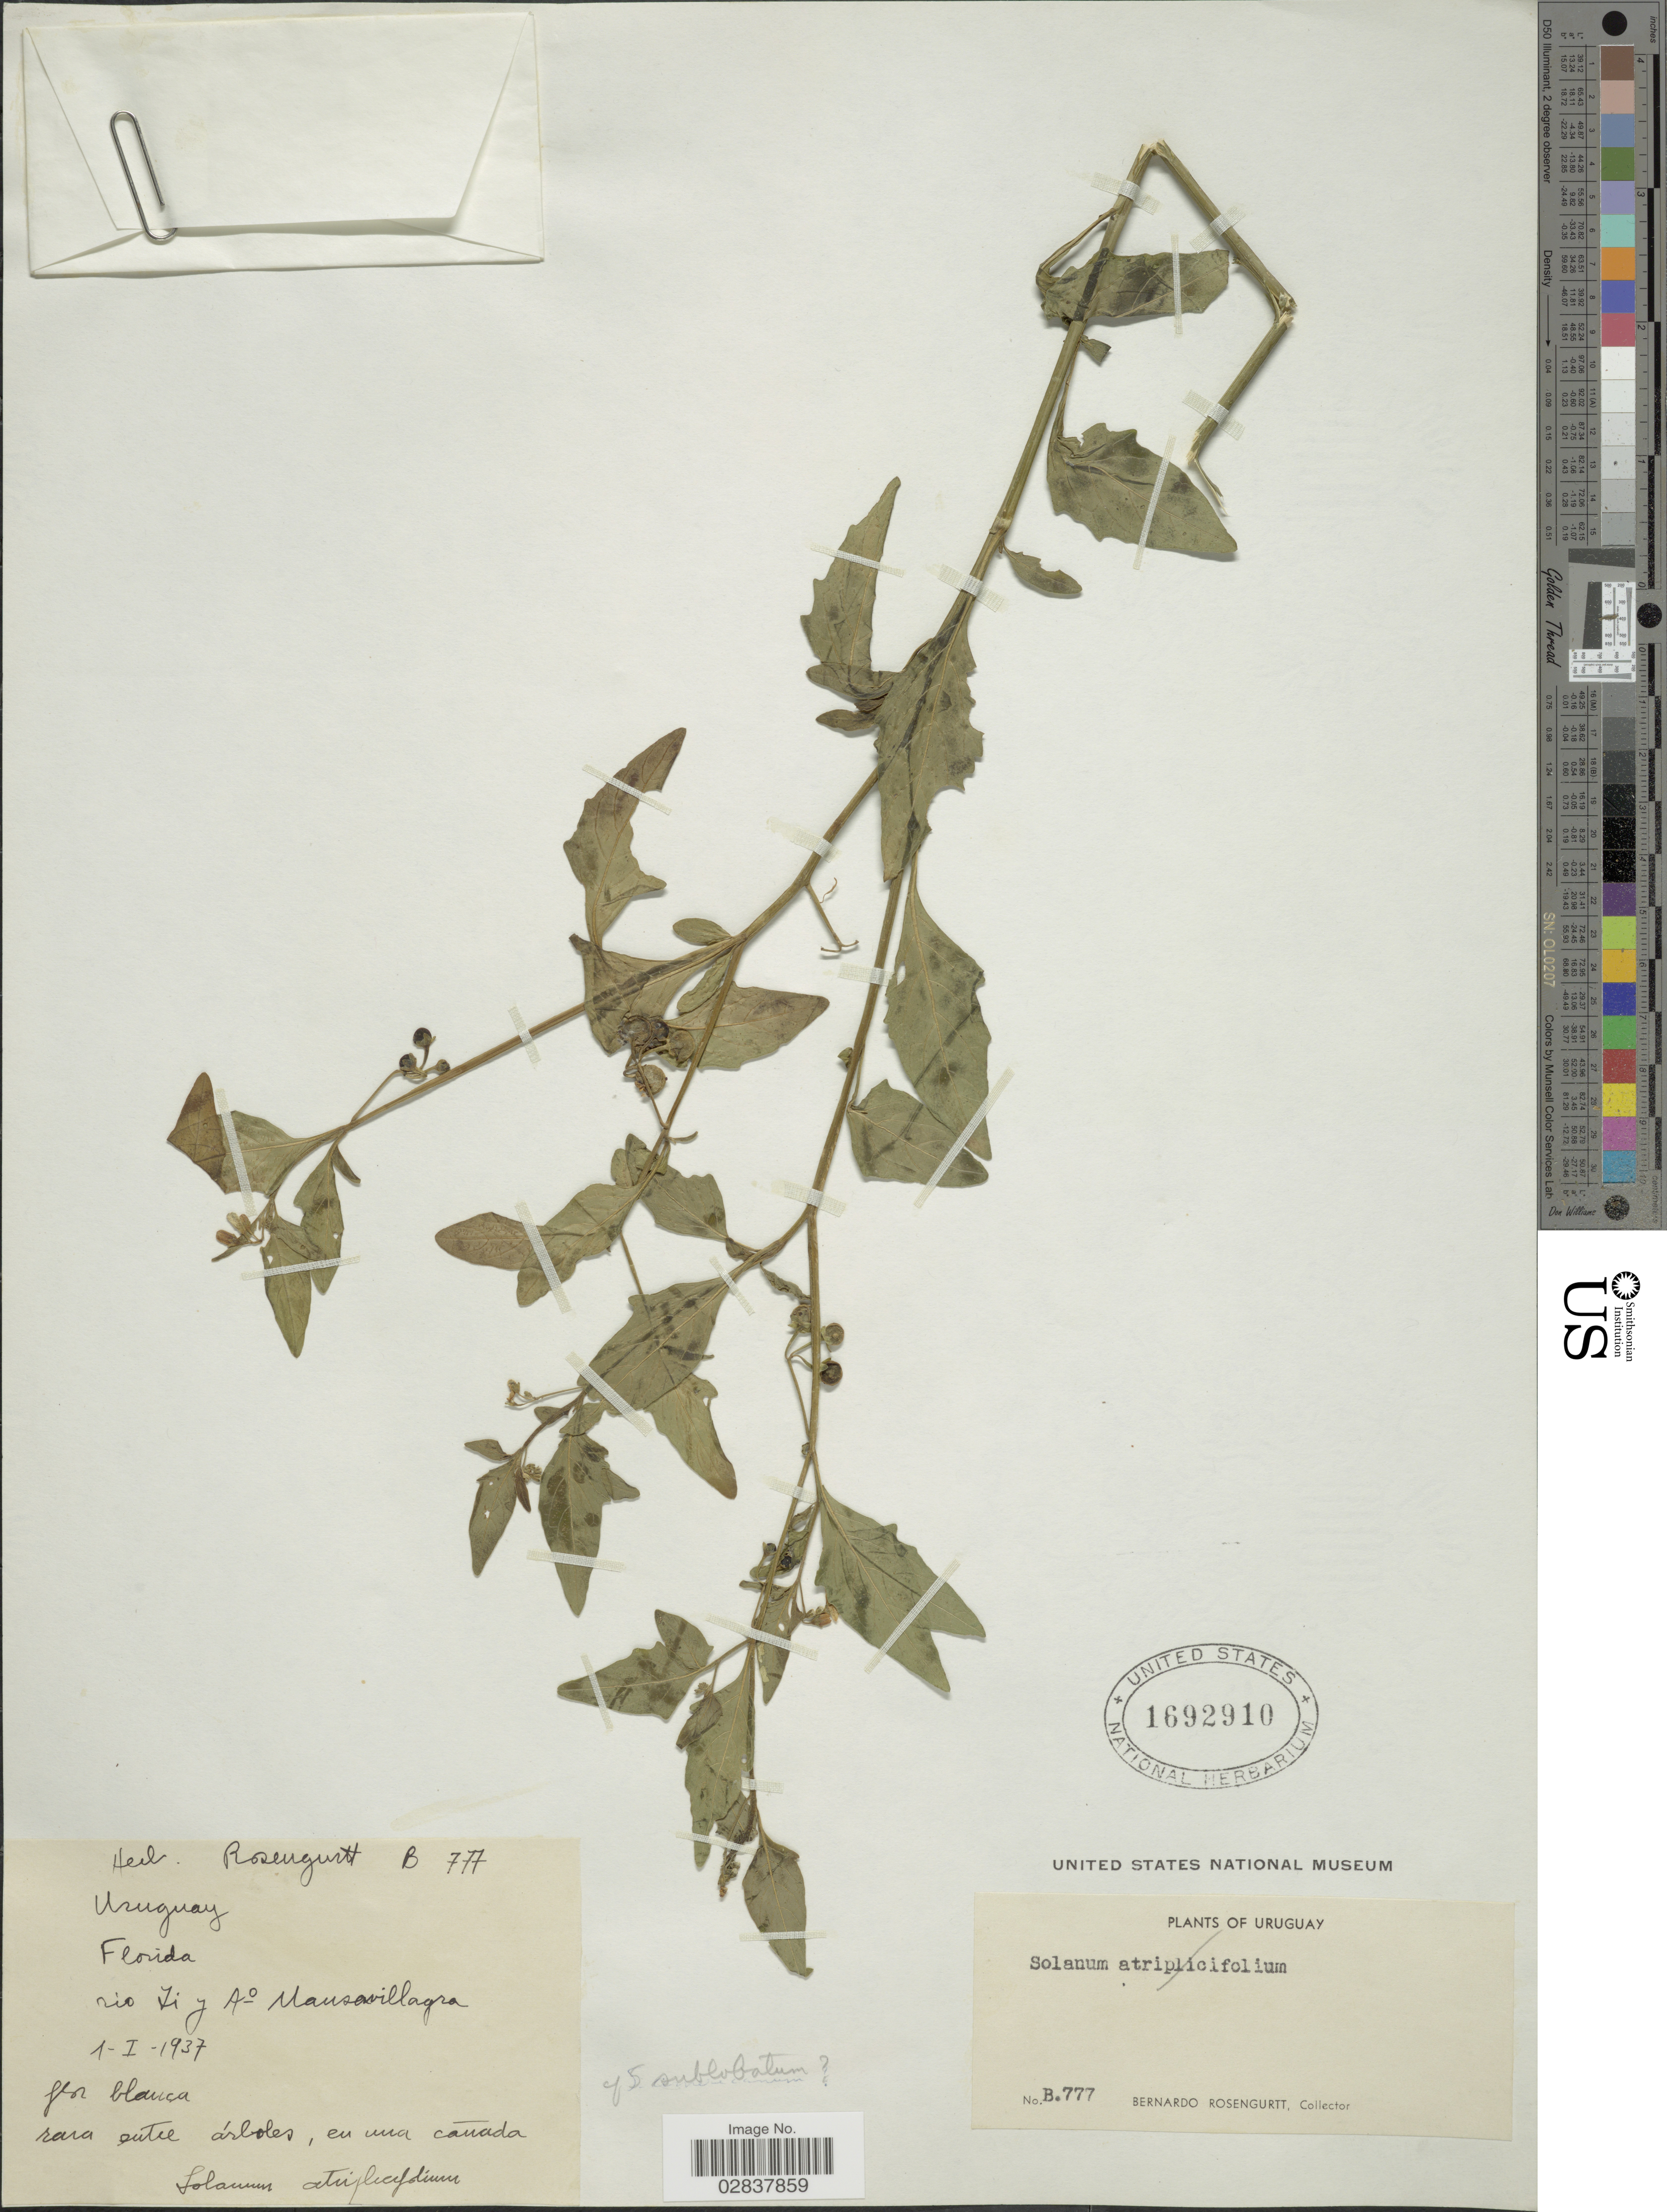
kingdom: Plantae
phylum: Tracheophyta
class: Magnoliopsida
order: Solanales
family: Solanaceae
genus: Solanum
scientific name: Solanum sublobatum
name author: Roem. & Schult.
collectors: B. Rosengurtt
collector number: B777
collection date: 1937-01-01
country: Uruguay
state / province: Florida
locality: Rio Yi y Ao Mansavillagra.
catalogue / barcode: US 1692910